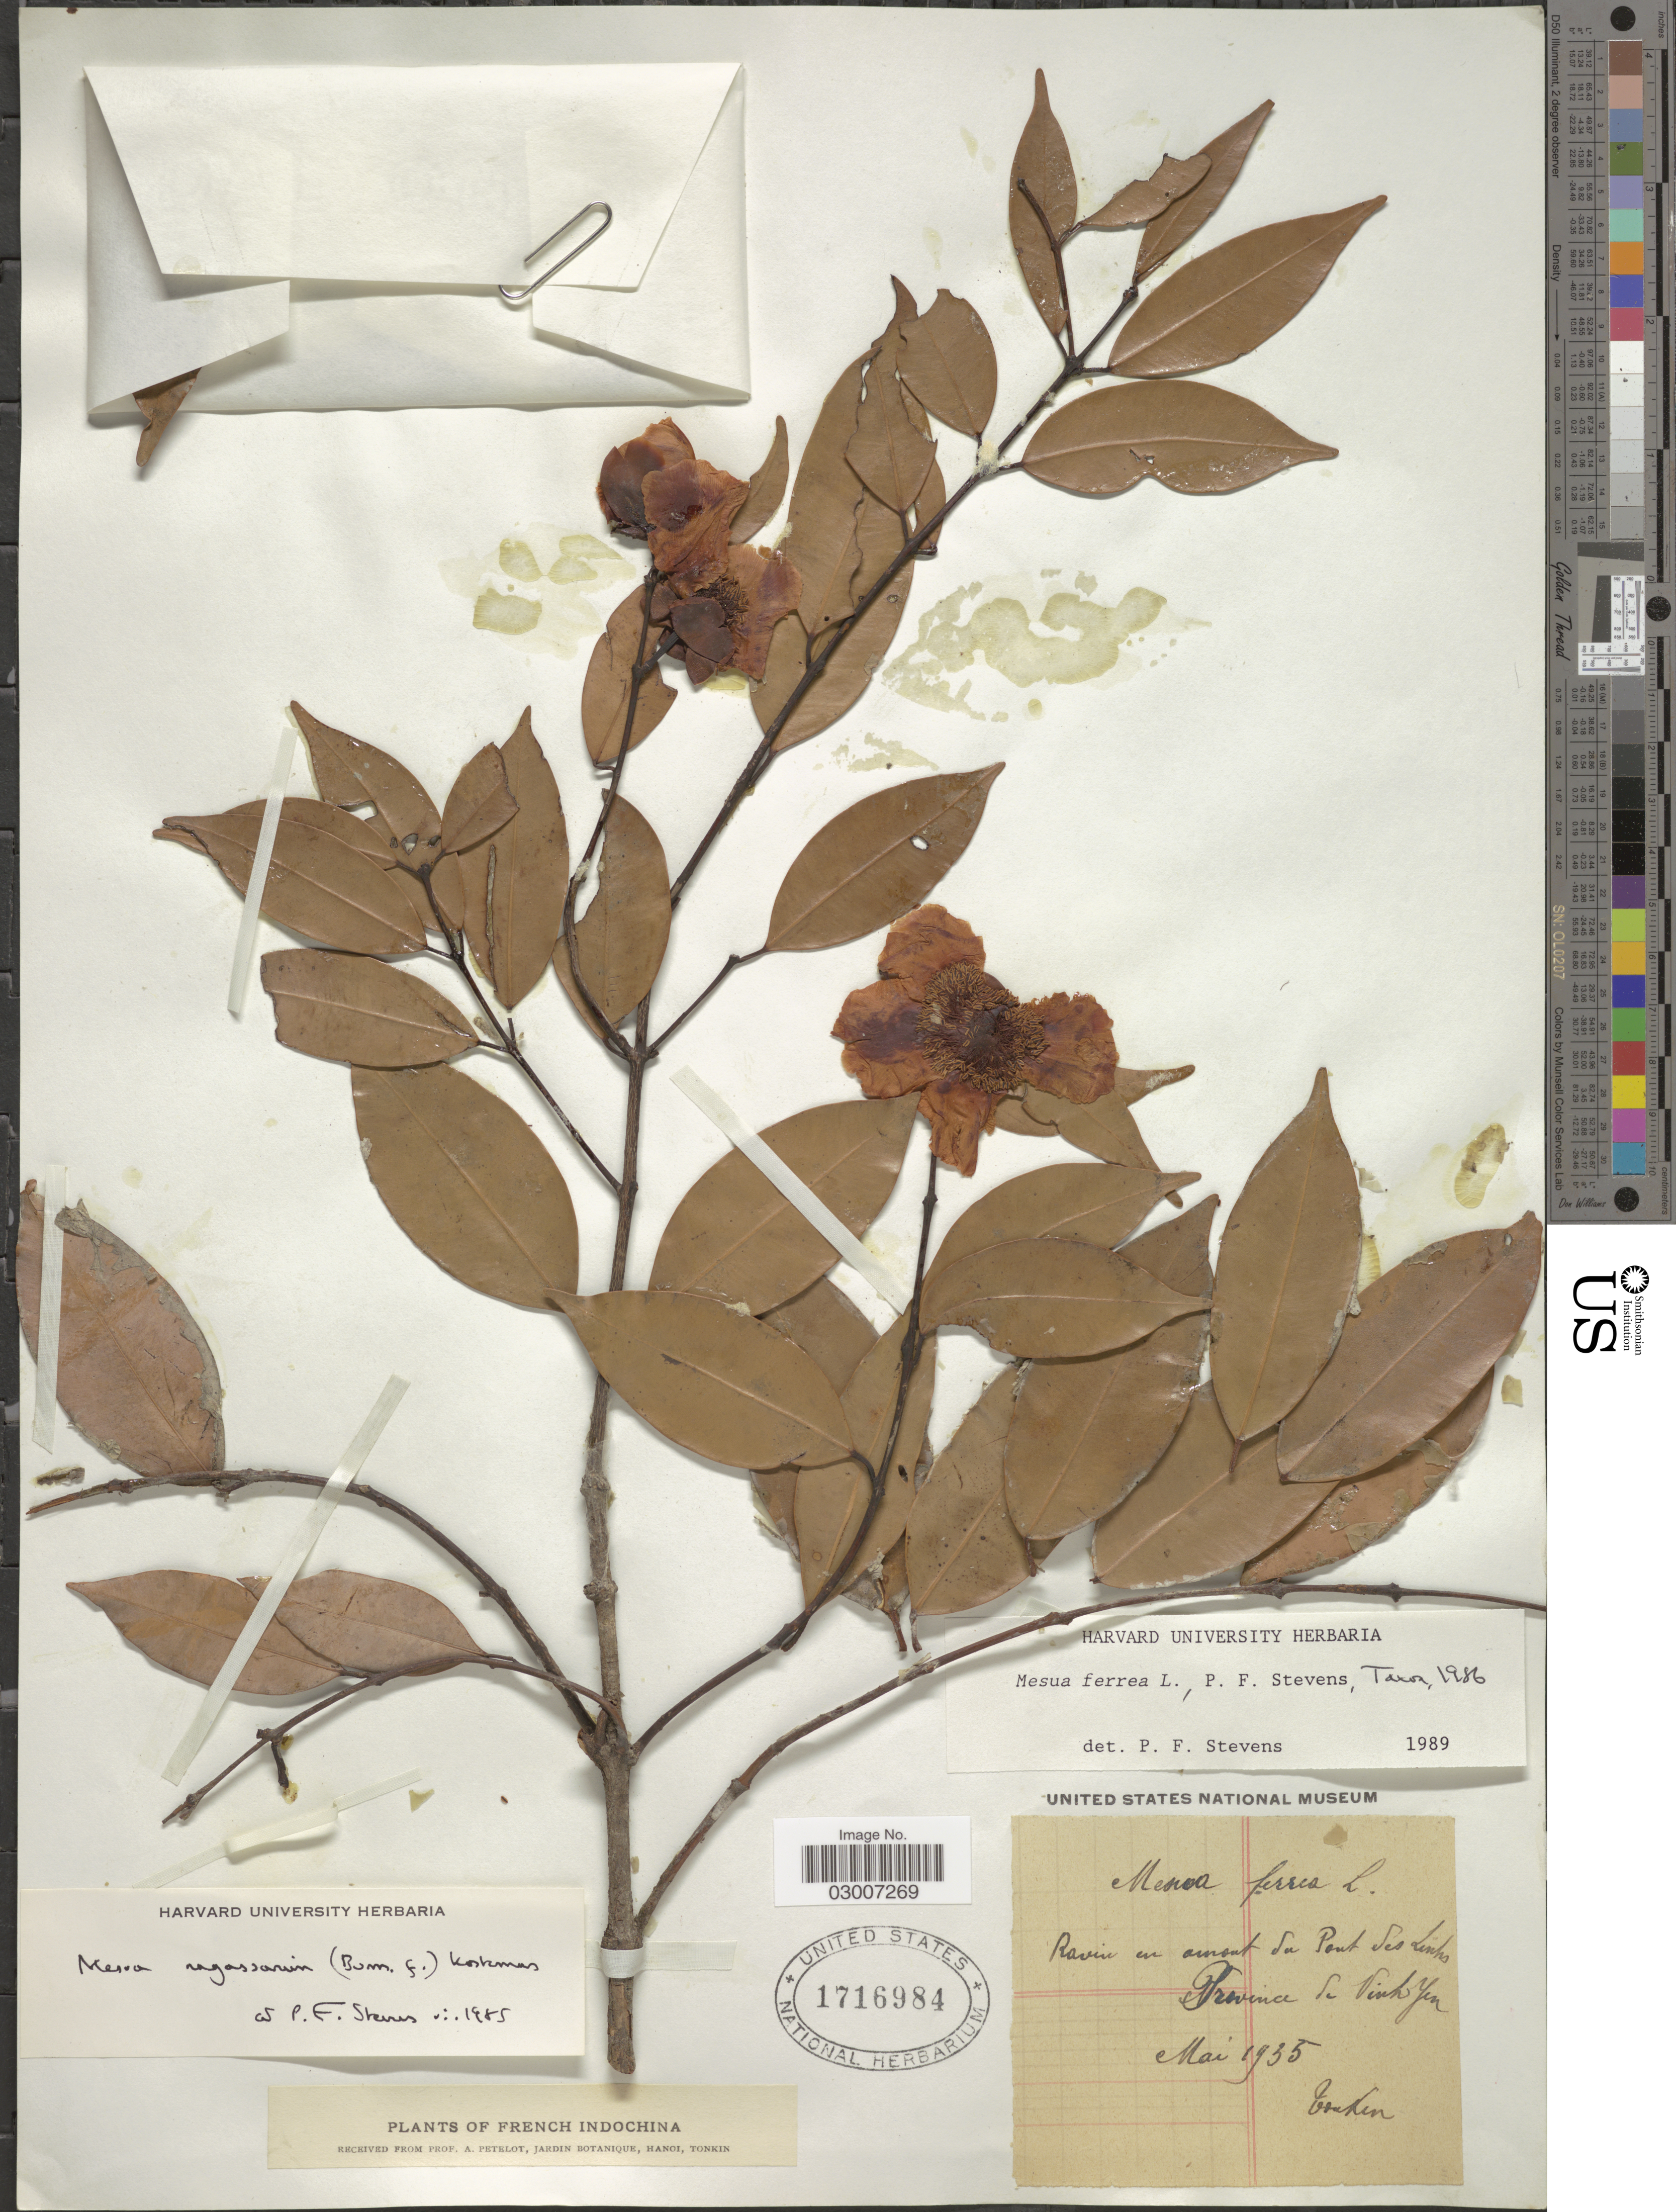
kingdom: Plantae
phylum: Tracheophyta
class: Magnoliopsida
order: Malpighiales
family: Calophyllaceae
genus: Mesua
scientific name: Mesua ferrea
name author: L.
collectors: A. Petelot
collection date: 1935-05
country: Vietnam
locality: Tonkin. Ravin en amont du Pont des Linhs. Province de Vinh Yen.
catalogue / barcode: US 1716984